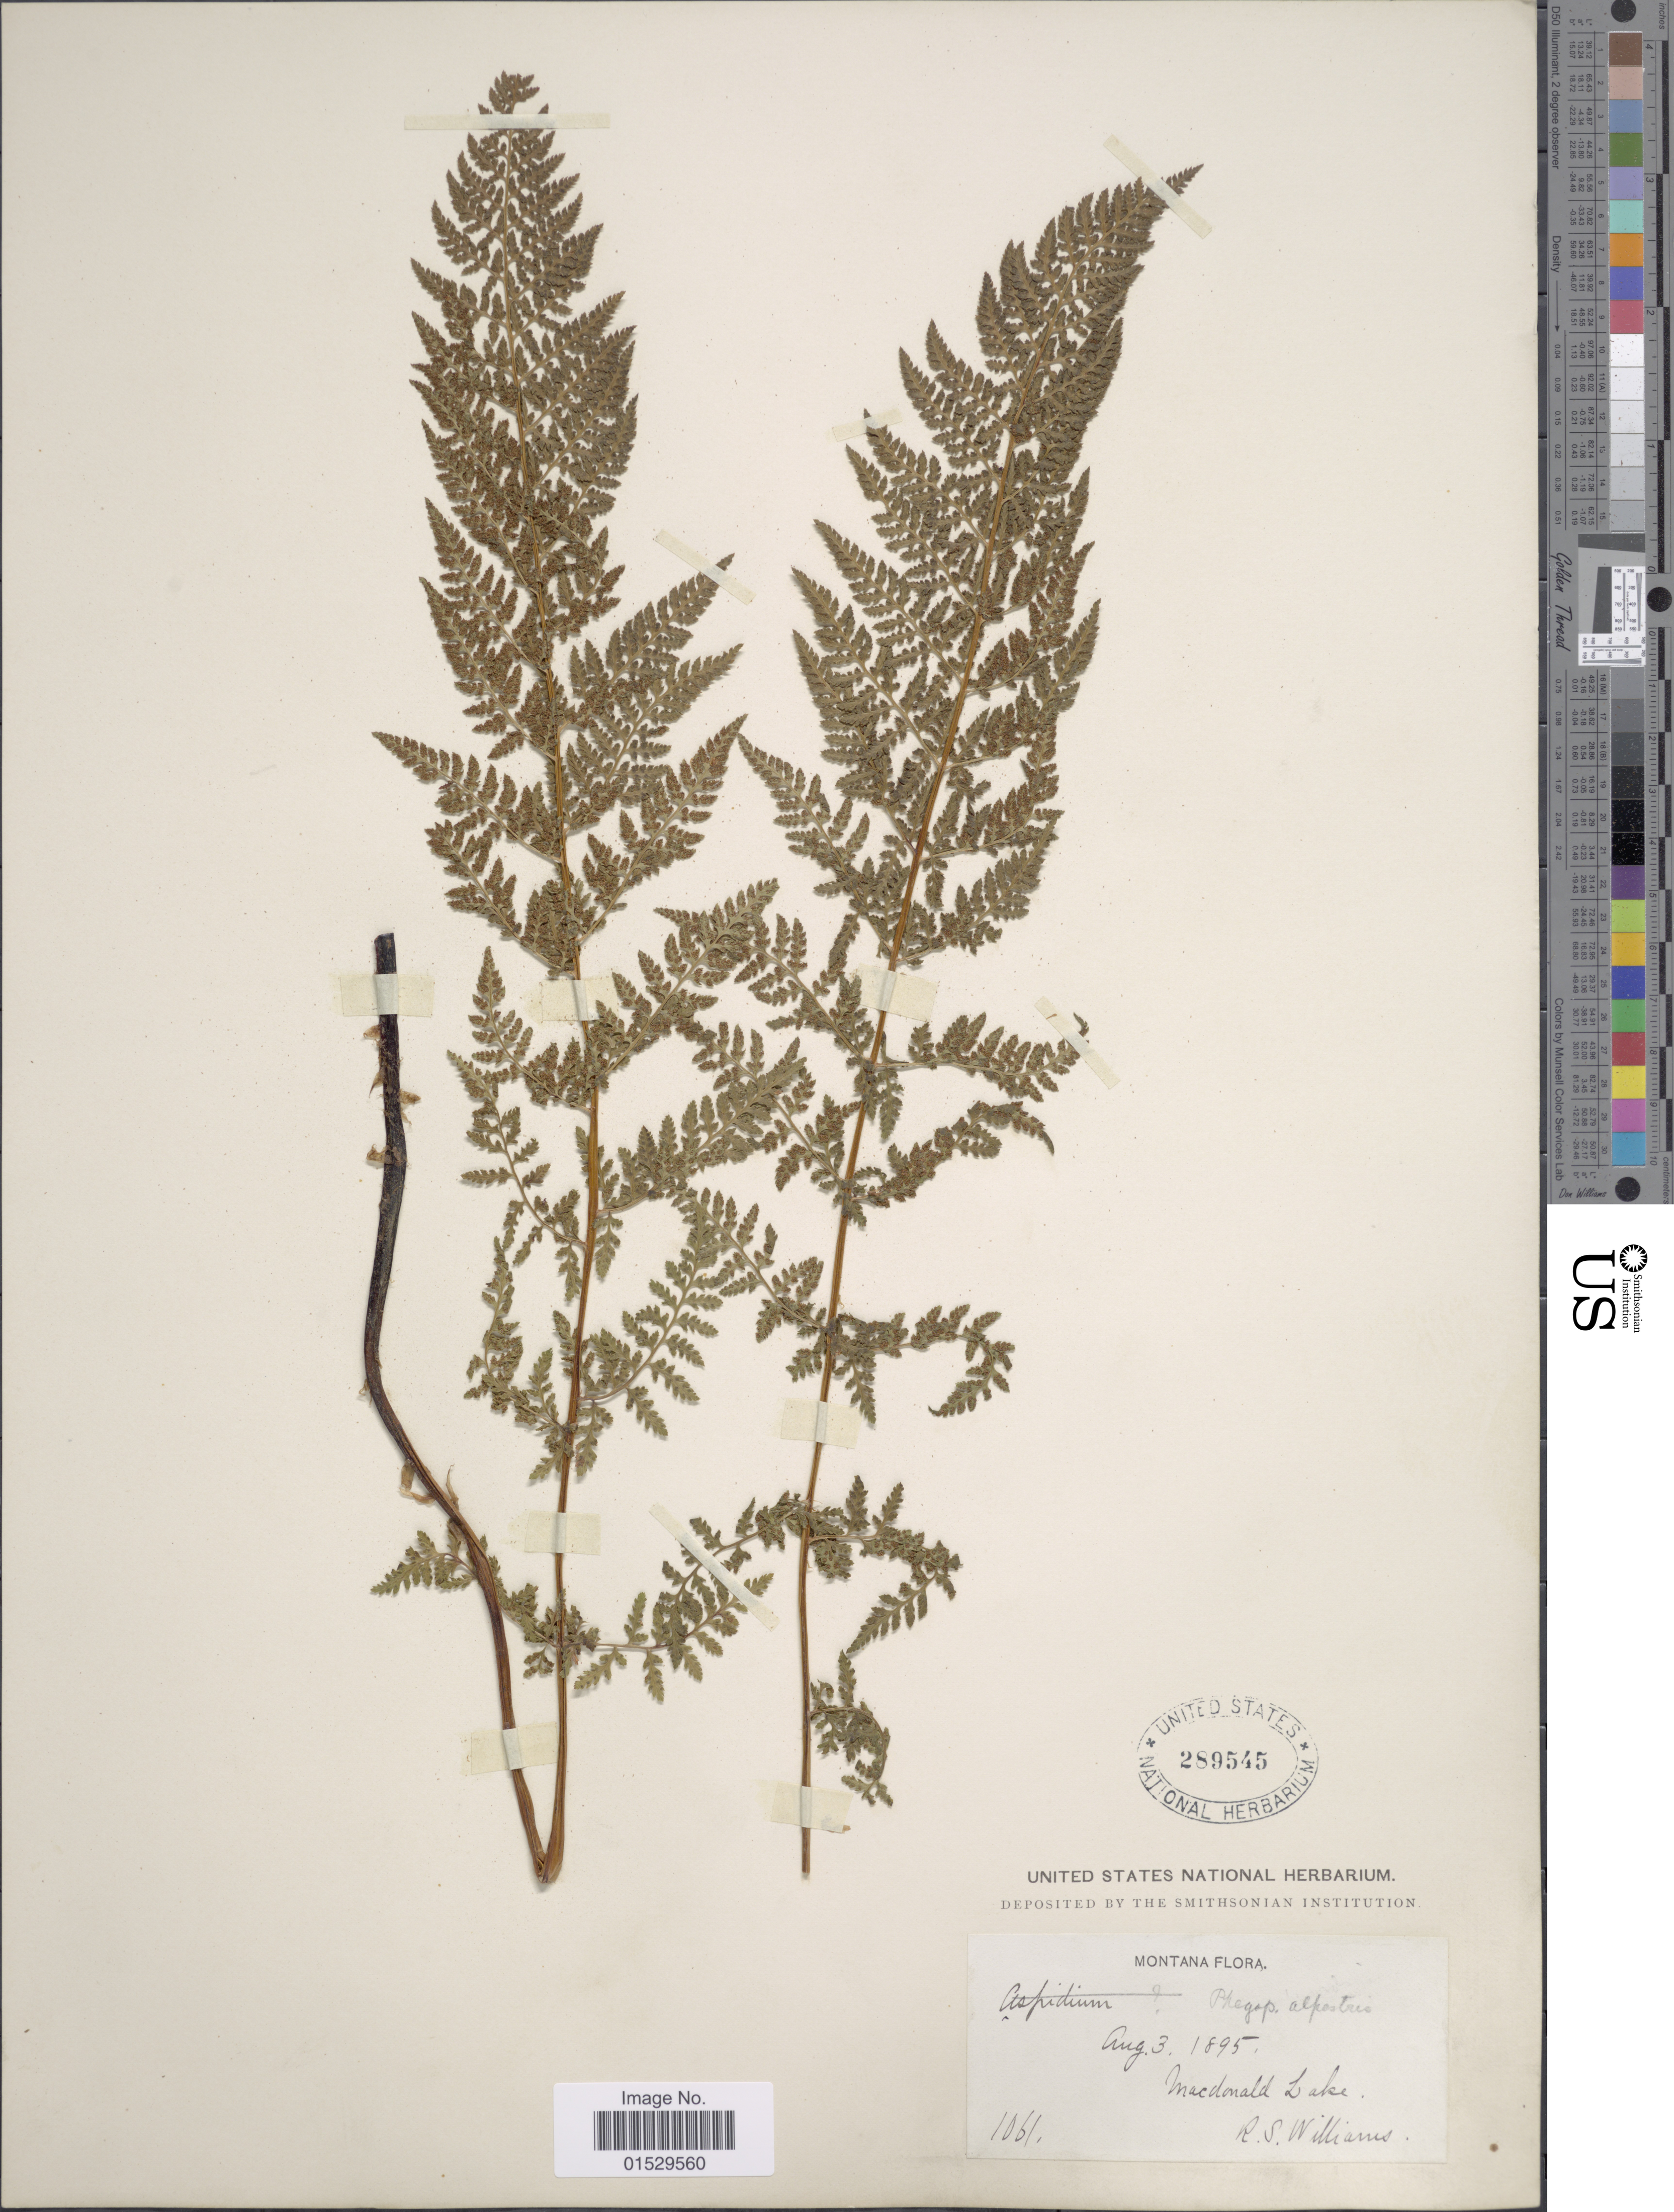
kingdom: Plantae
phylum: Tracheophyta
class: Polypodiopsida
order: Polypodiales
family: Athyriaceae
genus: Athyrium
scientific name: Athyrium distentifolilum subsp. americanum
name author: (Butters) Hultén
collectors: R. S. Williams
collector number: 1061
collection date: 1895-08-03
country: United States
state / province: Montana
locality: Macdonald Lake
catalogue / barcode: US 289545